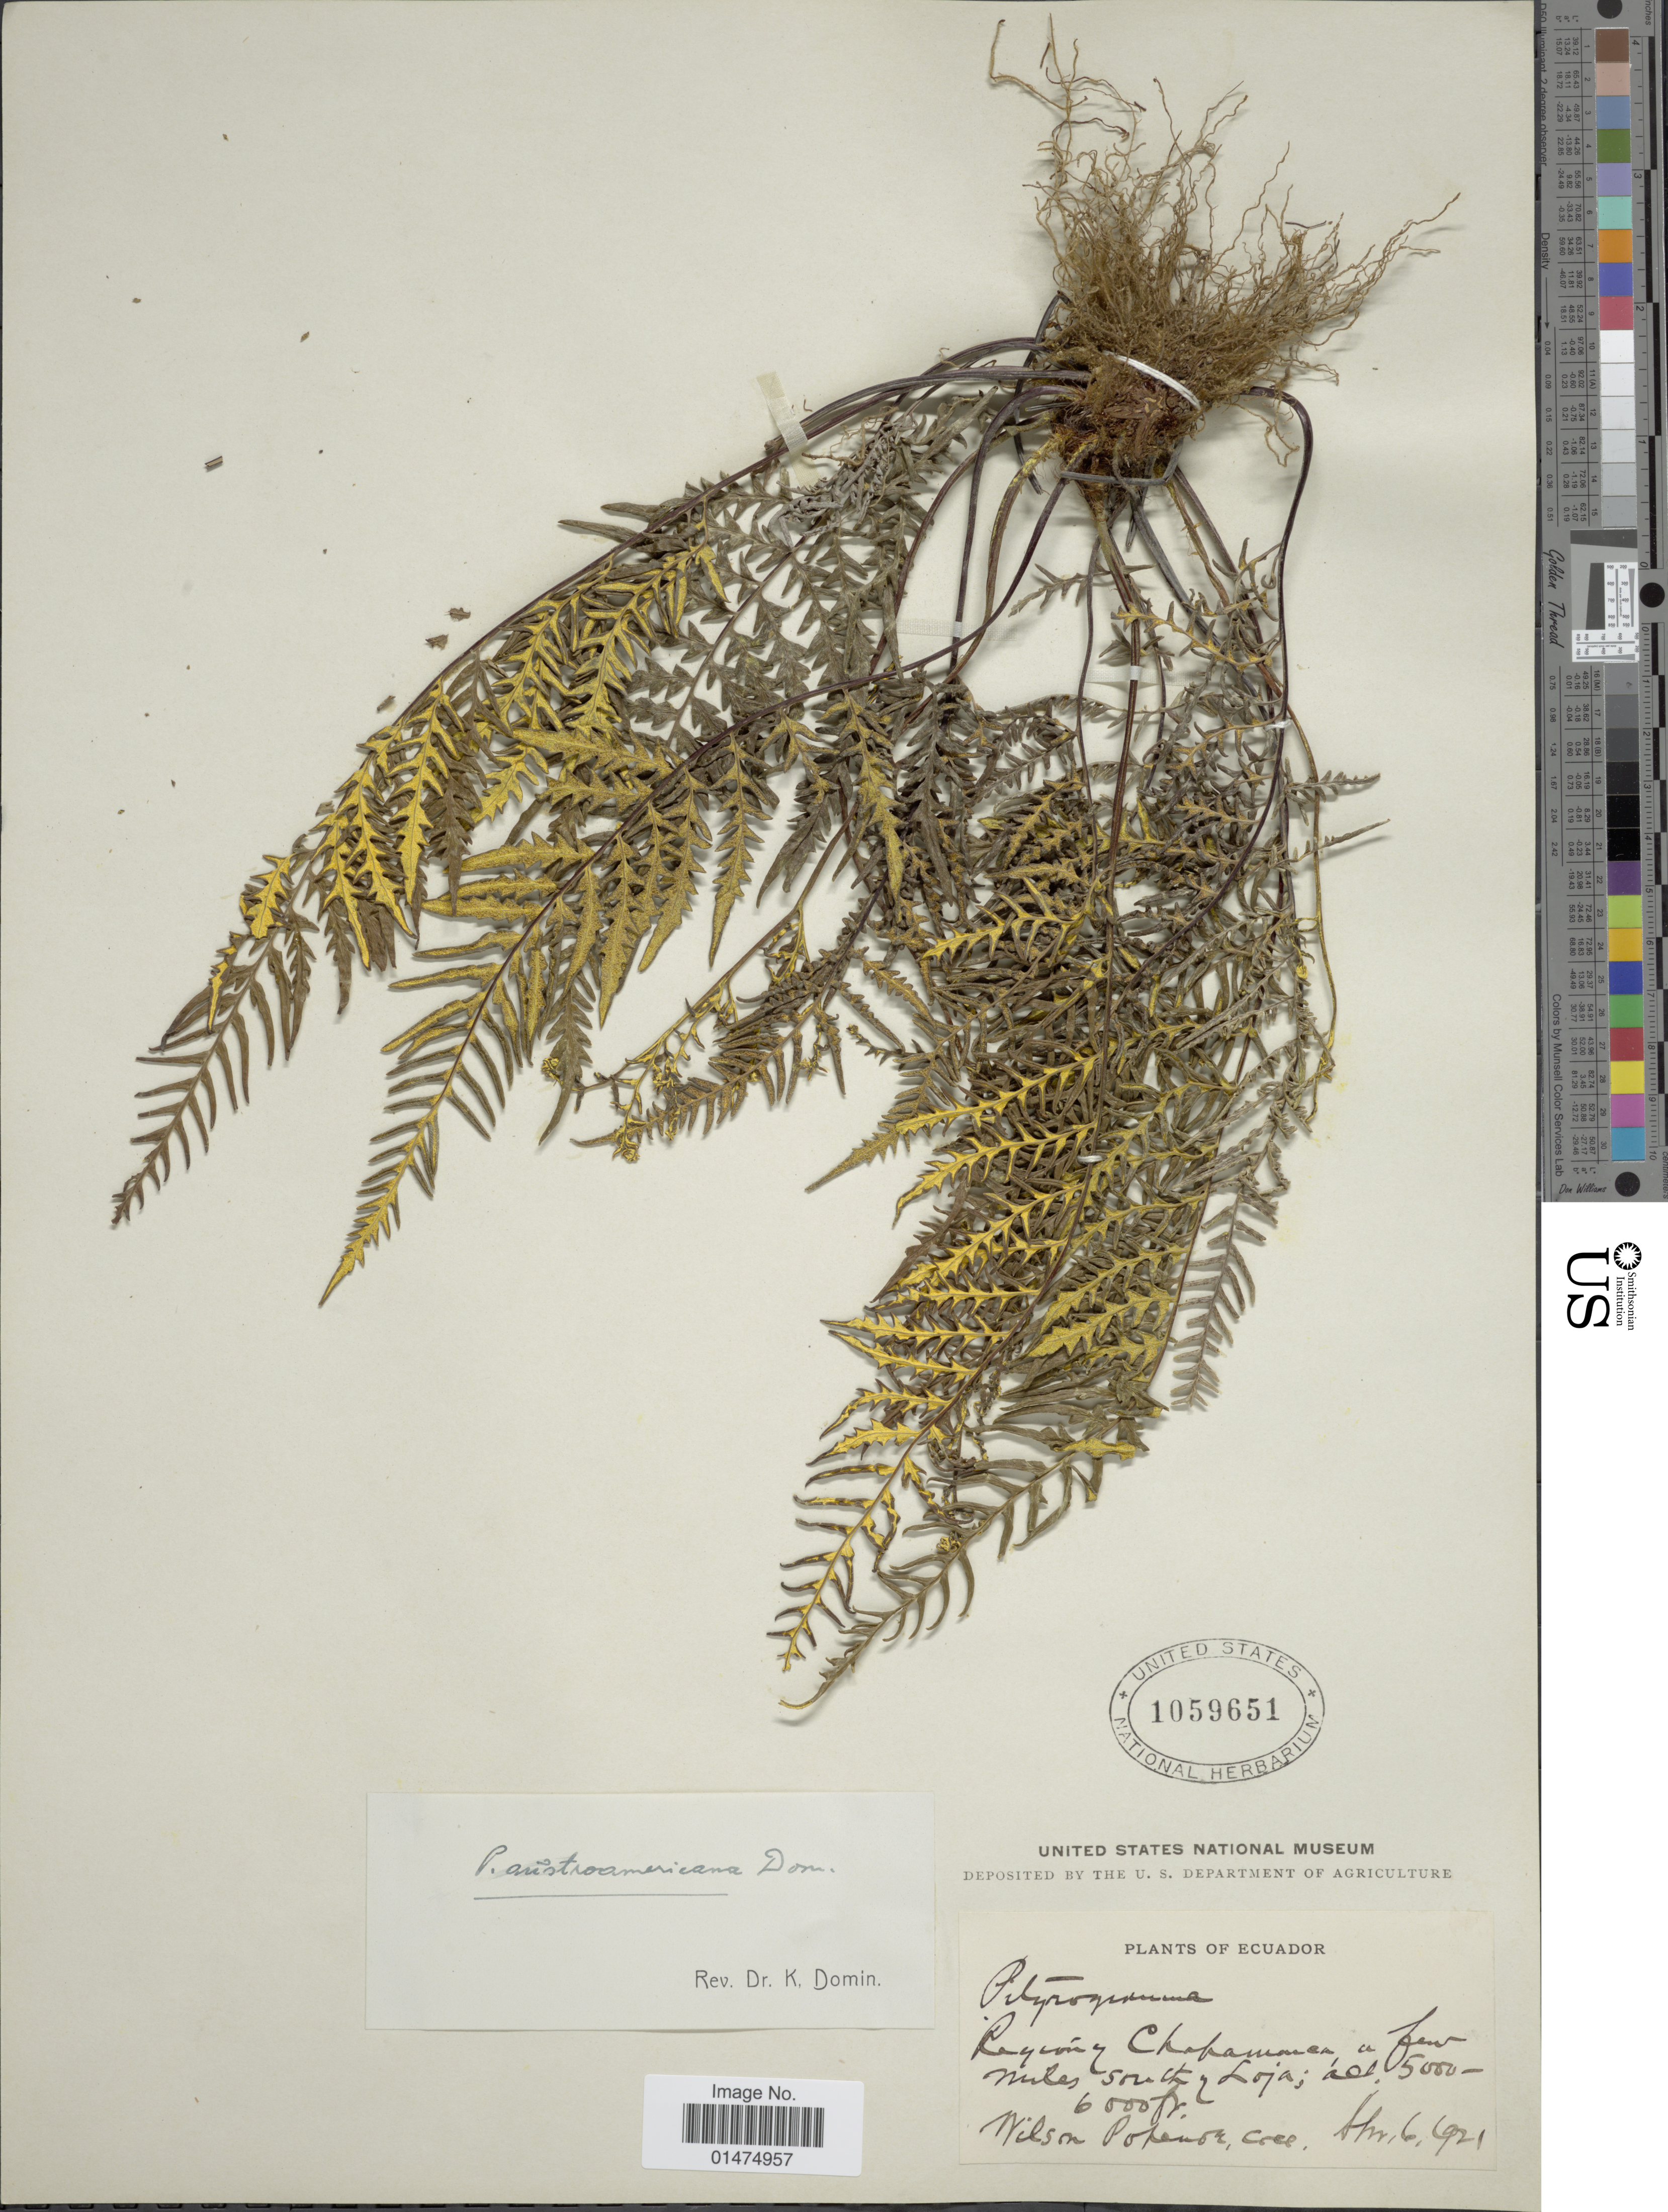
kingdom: Plantae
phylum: Tracheophyta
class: Polypodiopsida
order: Polypodiales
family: Pteridaceae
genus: Pityrogramma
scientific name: Pityrogramma calomelanos var. aureoflava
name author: (Hook.) Weath. ex L.H. Bailey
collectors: W. Popenoe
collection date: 1921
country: Ecuador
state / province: Loja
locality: Region of Chapamarca a few miles south of Loja.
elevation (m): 1524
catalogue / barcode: US 1059651